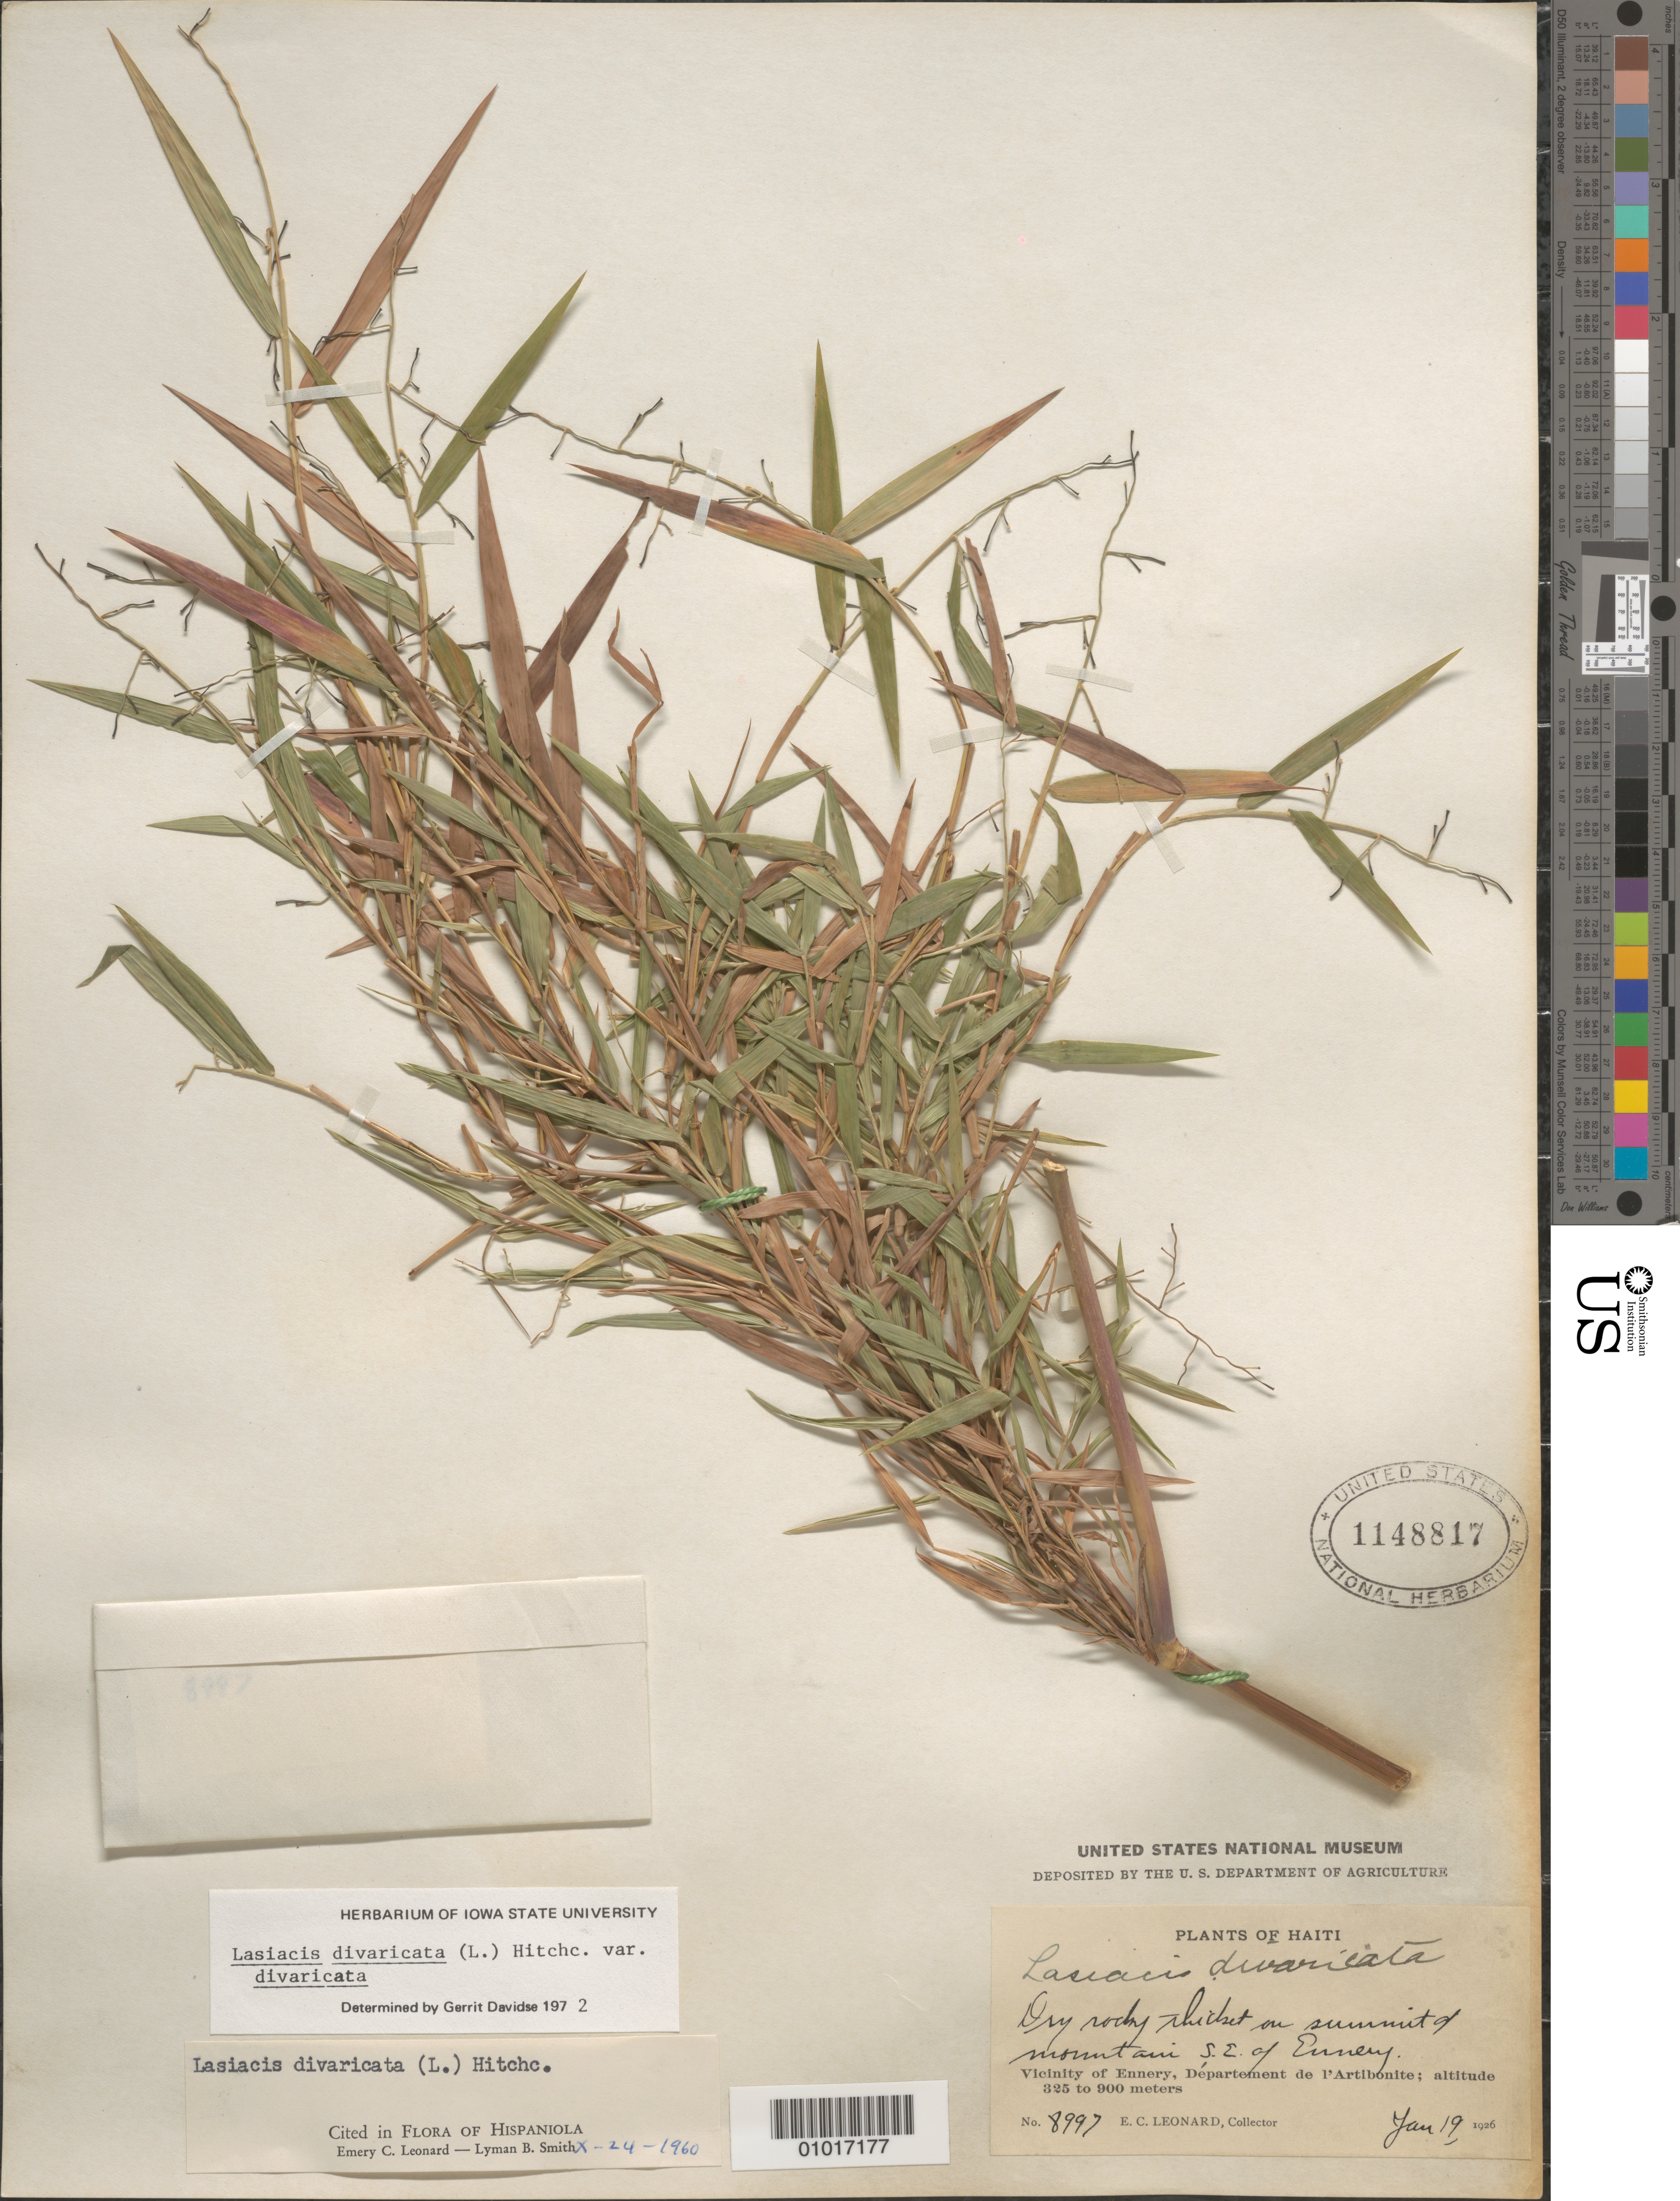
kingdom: Plantae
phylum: Tracheophyta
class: Liliopsida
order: Poales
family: Poaceae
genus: Lasiacis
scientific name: Lasiacis divaricata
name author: (L.) Hitchc.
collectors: E. C. Leonard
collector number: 8997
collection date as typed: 19 Jan 1926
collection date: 1926-01-19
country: Haiti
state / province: Artibonite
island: Hispaniola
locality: Vicinity of Ennery, Dry rocky thicket on summit of mountain southeast of Ennery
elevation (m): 325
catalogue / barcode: US 1148817